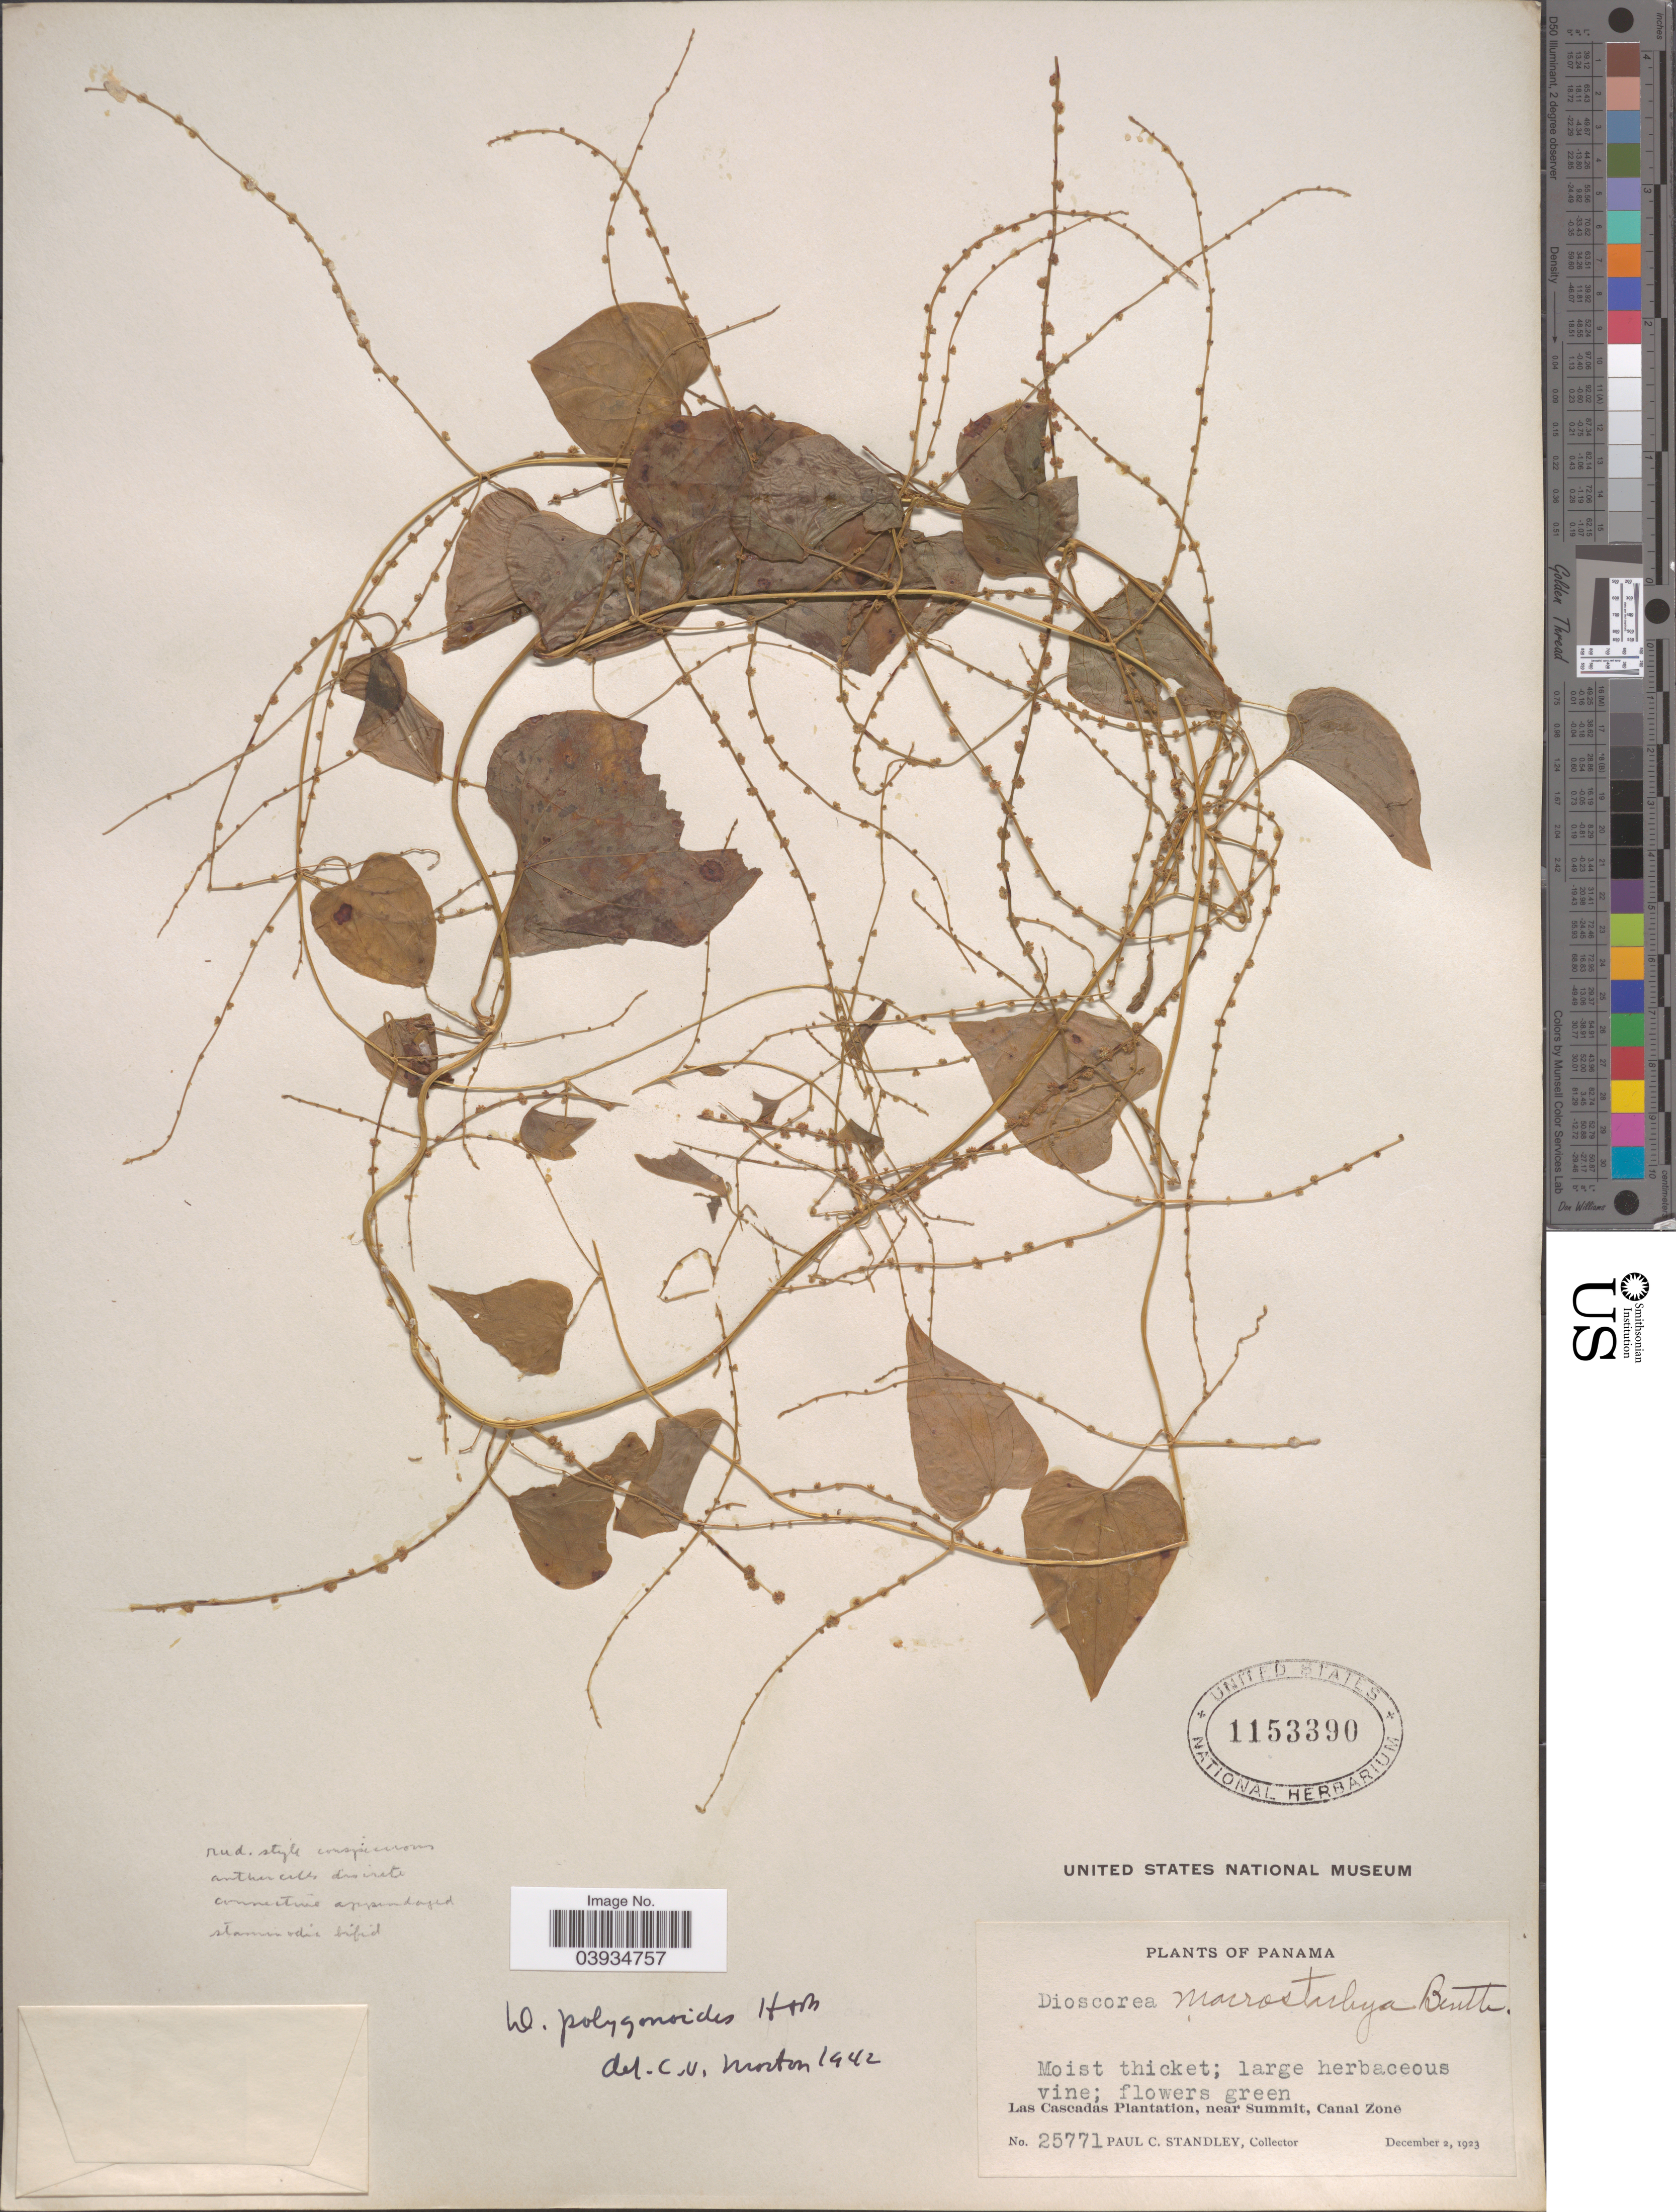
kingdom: Plantae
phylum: Tracheophyta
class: Liliopsida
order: Dioscoreales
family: Dioscoreaceae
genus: Dioscorea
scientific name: Dioscorea polygonoides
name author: Humb. & Bonpl. ex Willd.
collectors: P. C. Standley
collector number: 25771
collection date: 1923-12-02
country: Panama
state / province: Colón / Panamá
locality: Moist thicket. Las Cascadas Plantation, near Summit, Canal Zone.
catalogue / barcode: US 1153390